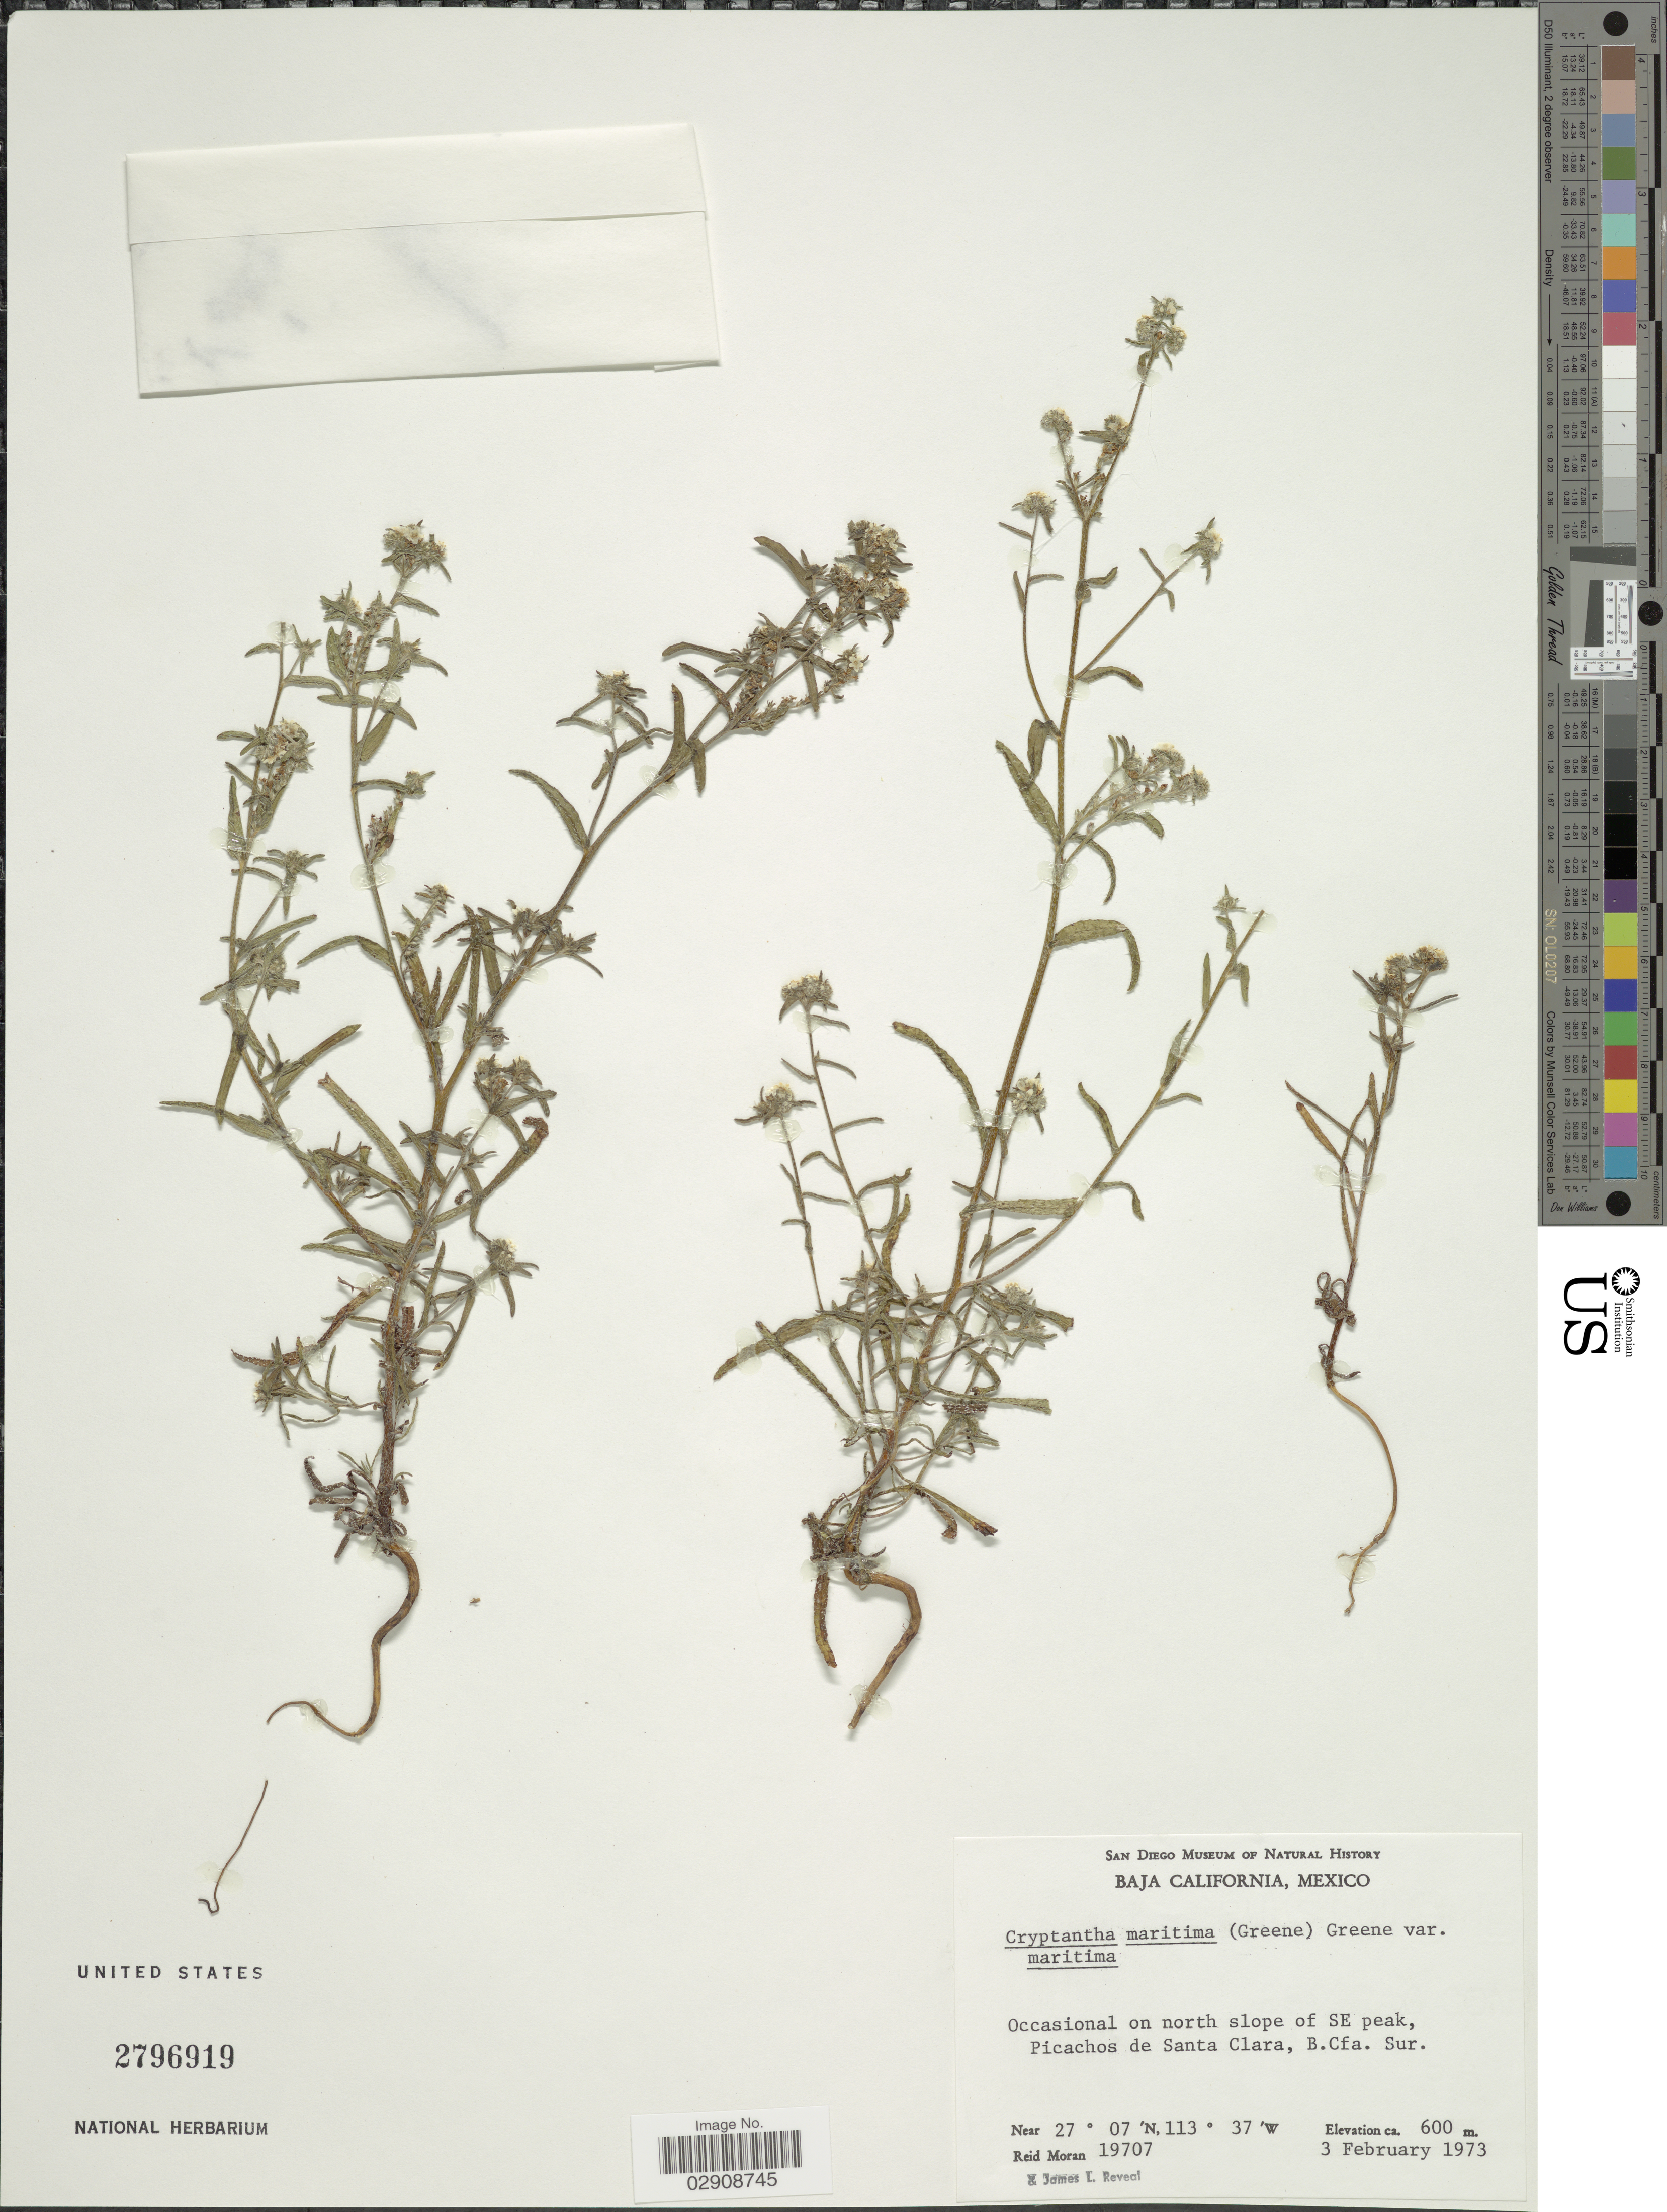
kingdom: Plantae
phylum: Tracheophyta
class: Magnoliopsida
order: Boraginales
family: Boraginaceae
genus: Cryptantha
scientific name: Cryptantha maritima var. vizcainensis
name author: Rebman & M.G. Simpson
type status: Isotype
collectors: R. V. Moran & J. L. Reveal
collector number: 19707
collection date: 1973-02-03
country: Mexico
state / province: Baja California Sur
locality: Occasional on north slope of SE peak, Picachos de Santa Clara, B. Cfa. Sur.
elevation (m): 600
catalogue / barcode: US 2796919